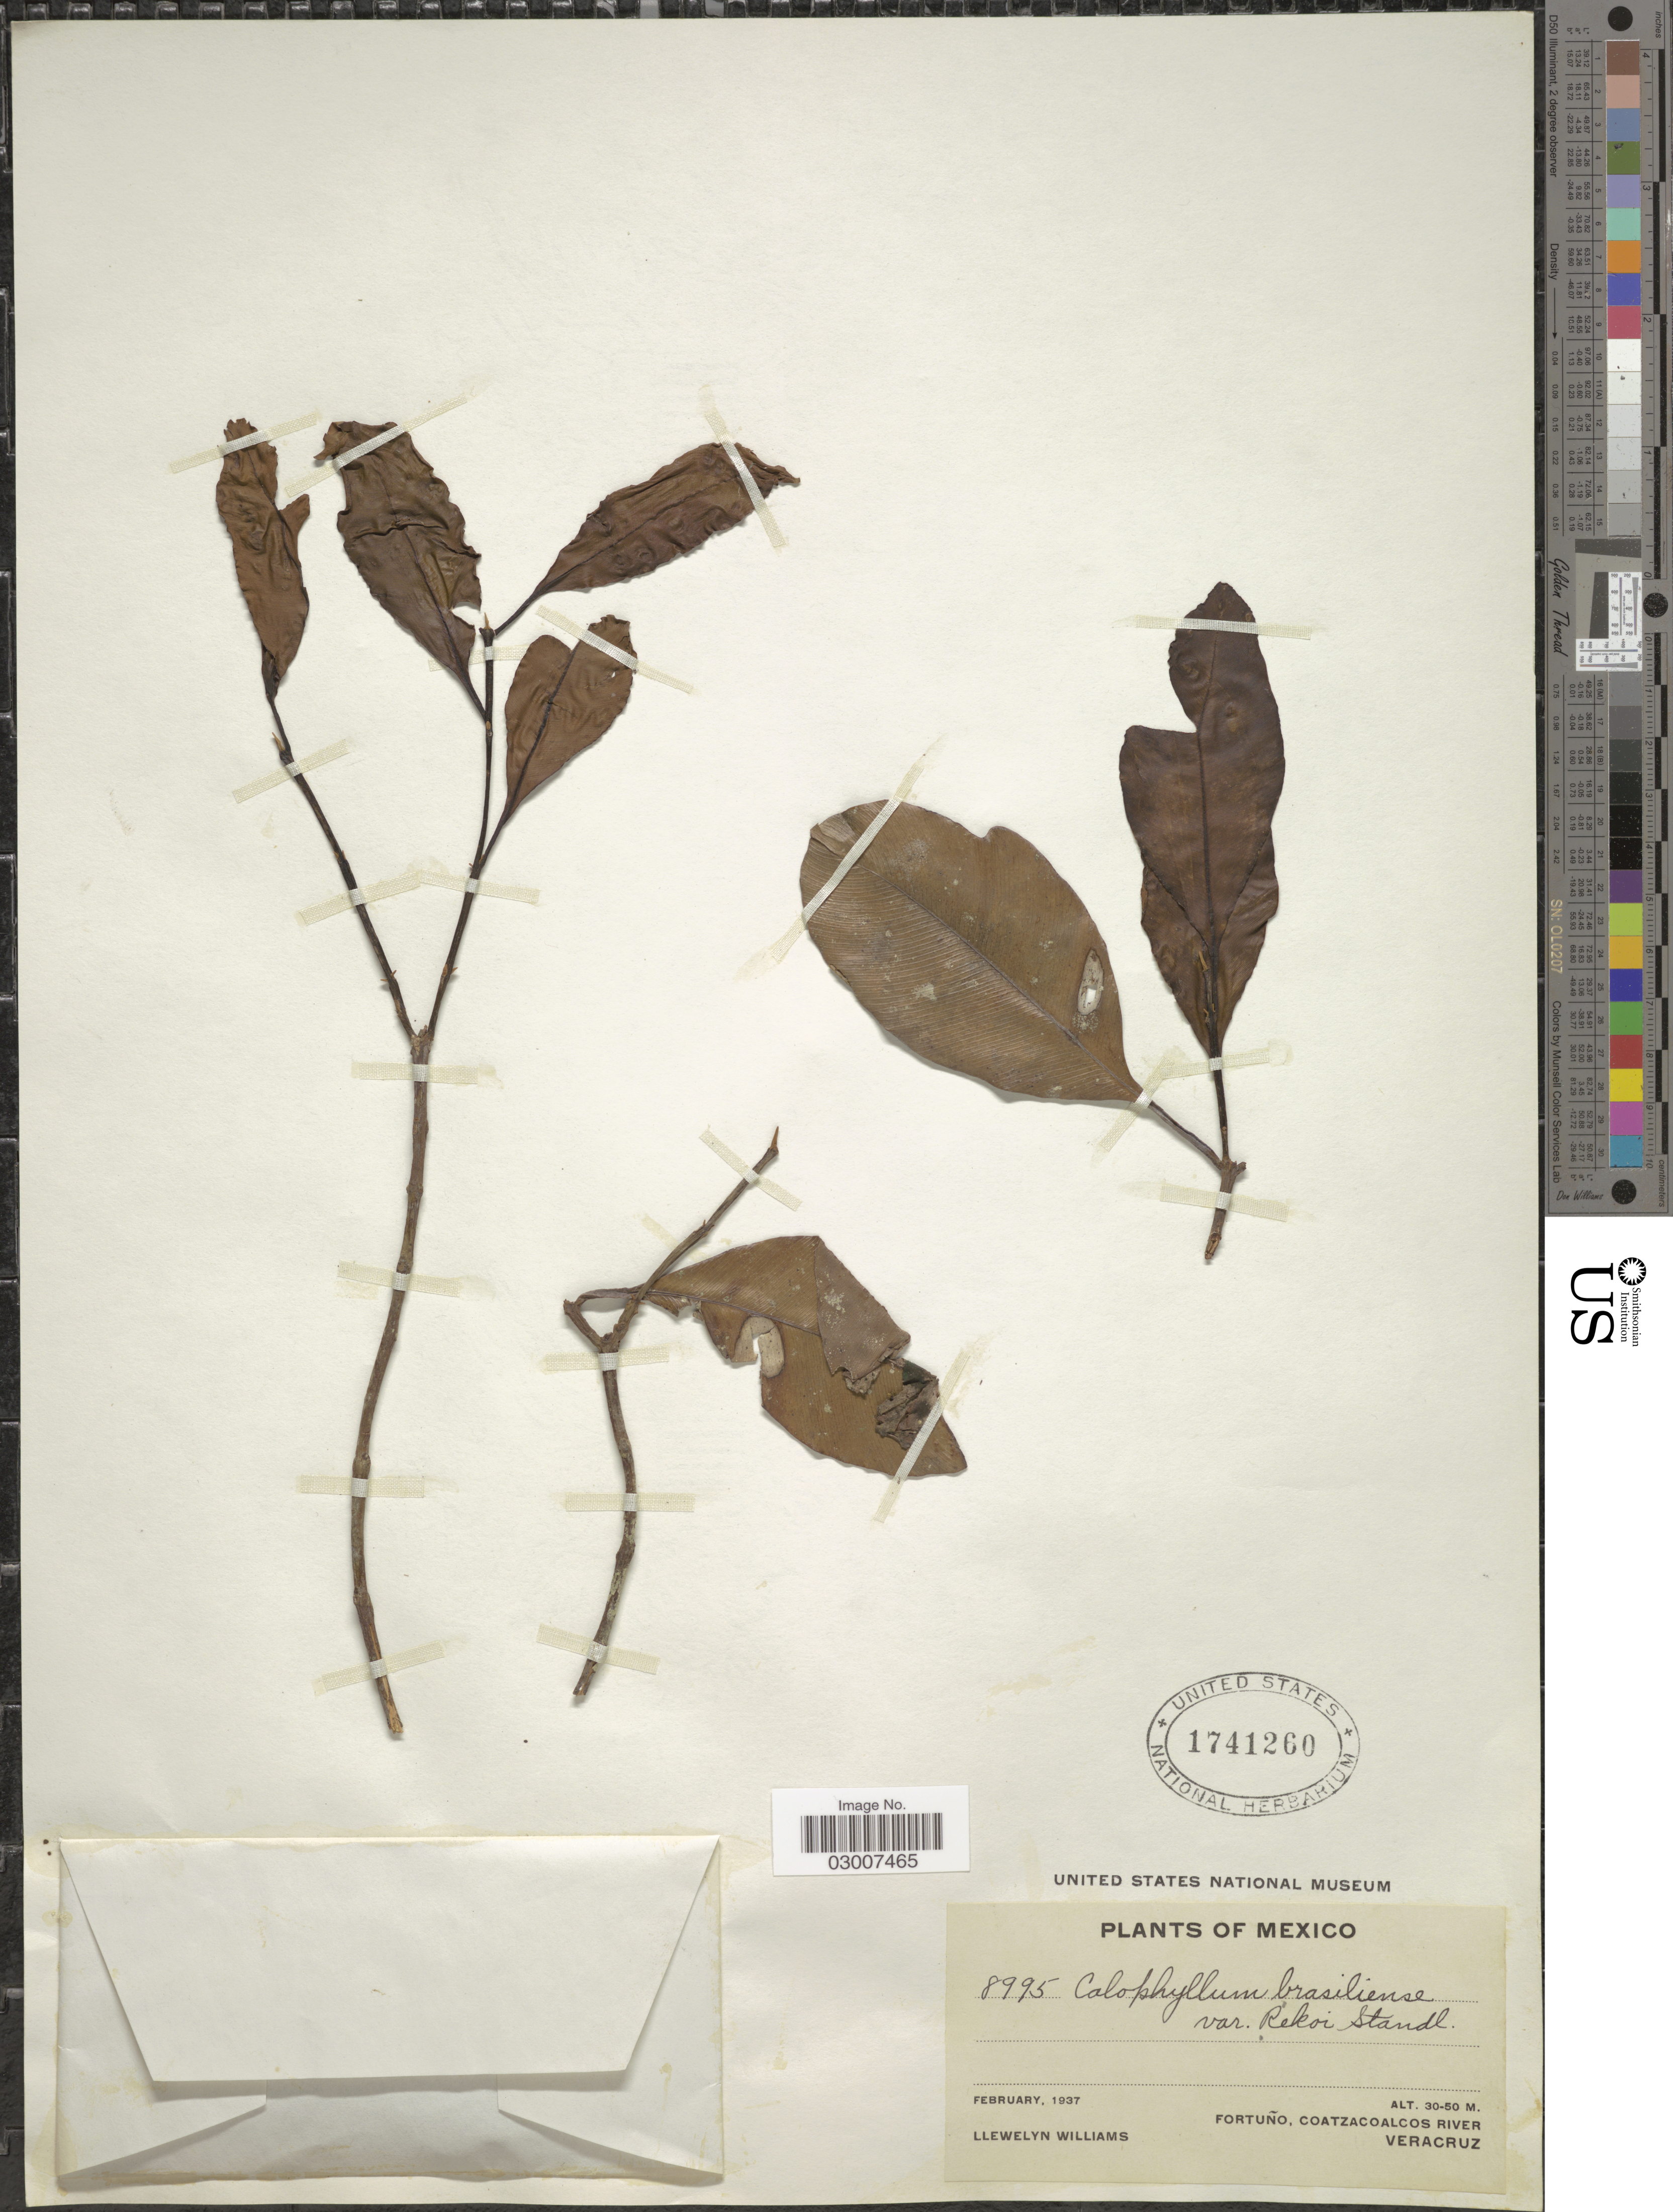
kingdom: Plantae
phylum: Tracheophyta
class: Magnoliopsida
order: Malpighiales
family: Calophyllaceae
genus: Calophyllum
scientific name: Calophyllum brasiliense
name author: Cambess.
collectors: Ll. Williams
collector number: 8995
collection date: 1937-02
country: Mexico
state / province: Veracruz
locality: Fortuño, Coatzacoalcos River. Veracruz.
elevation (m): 30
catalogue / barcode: US 1741260